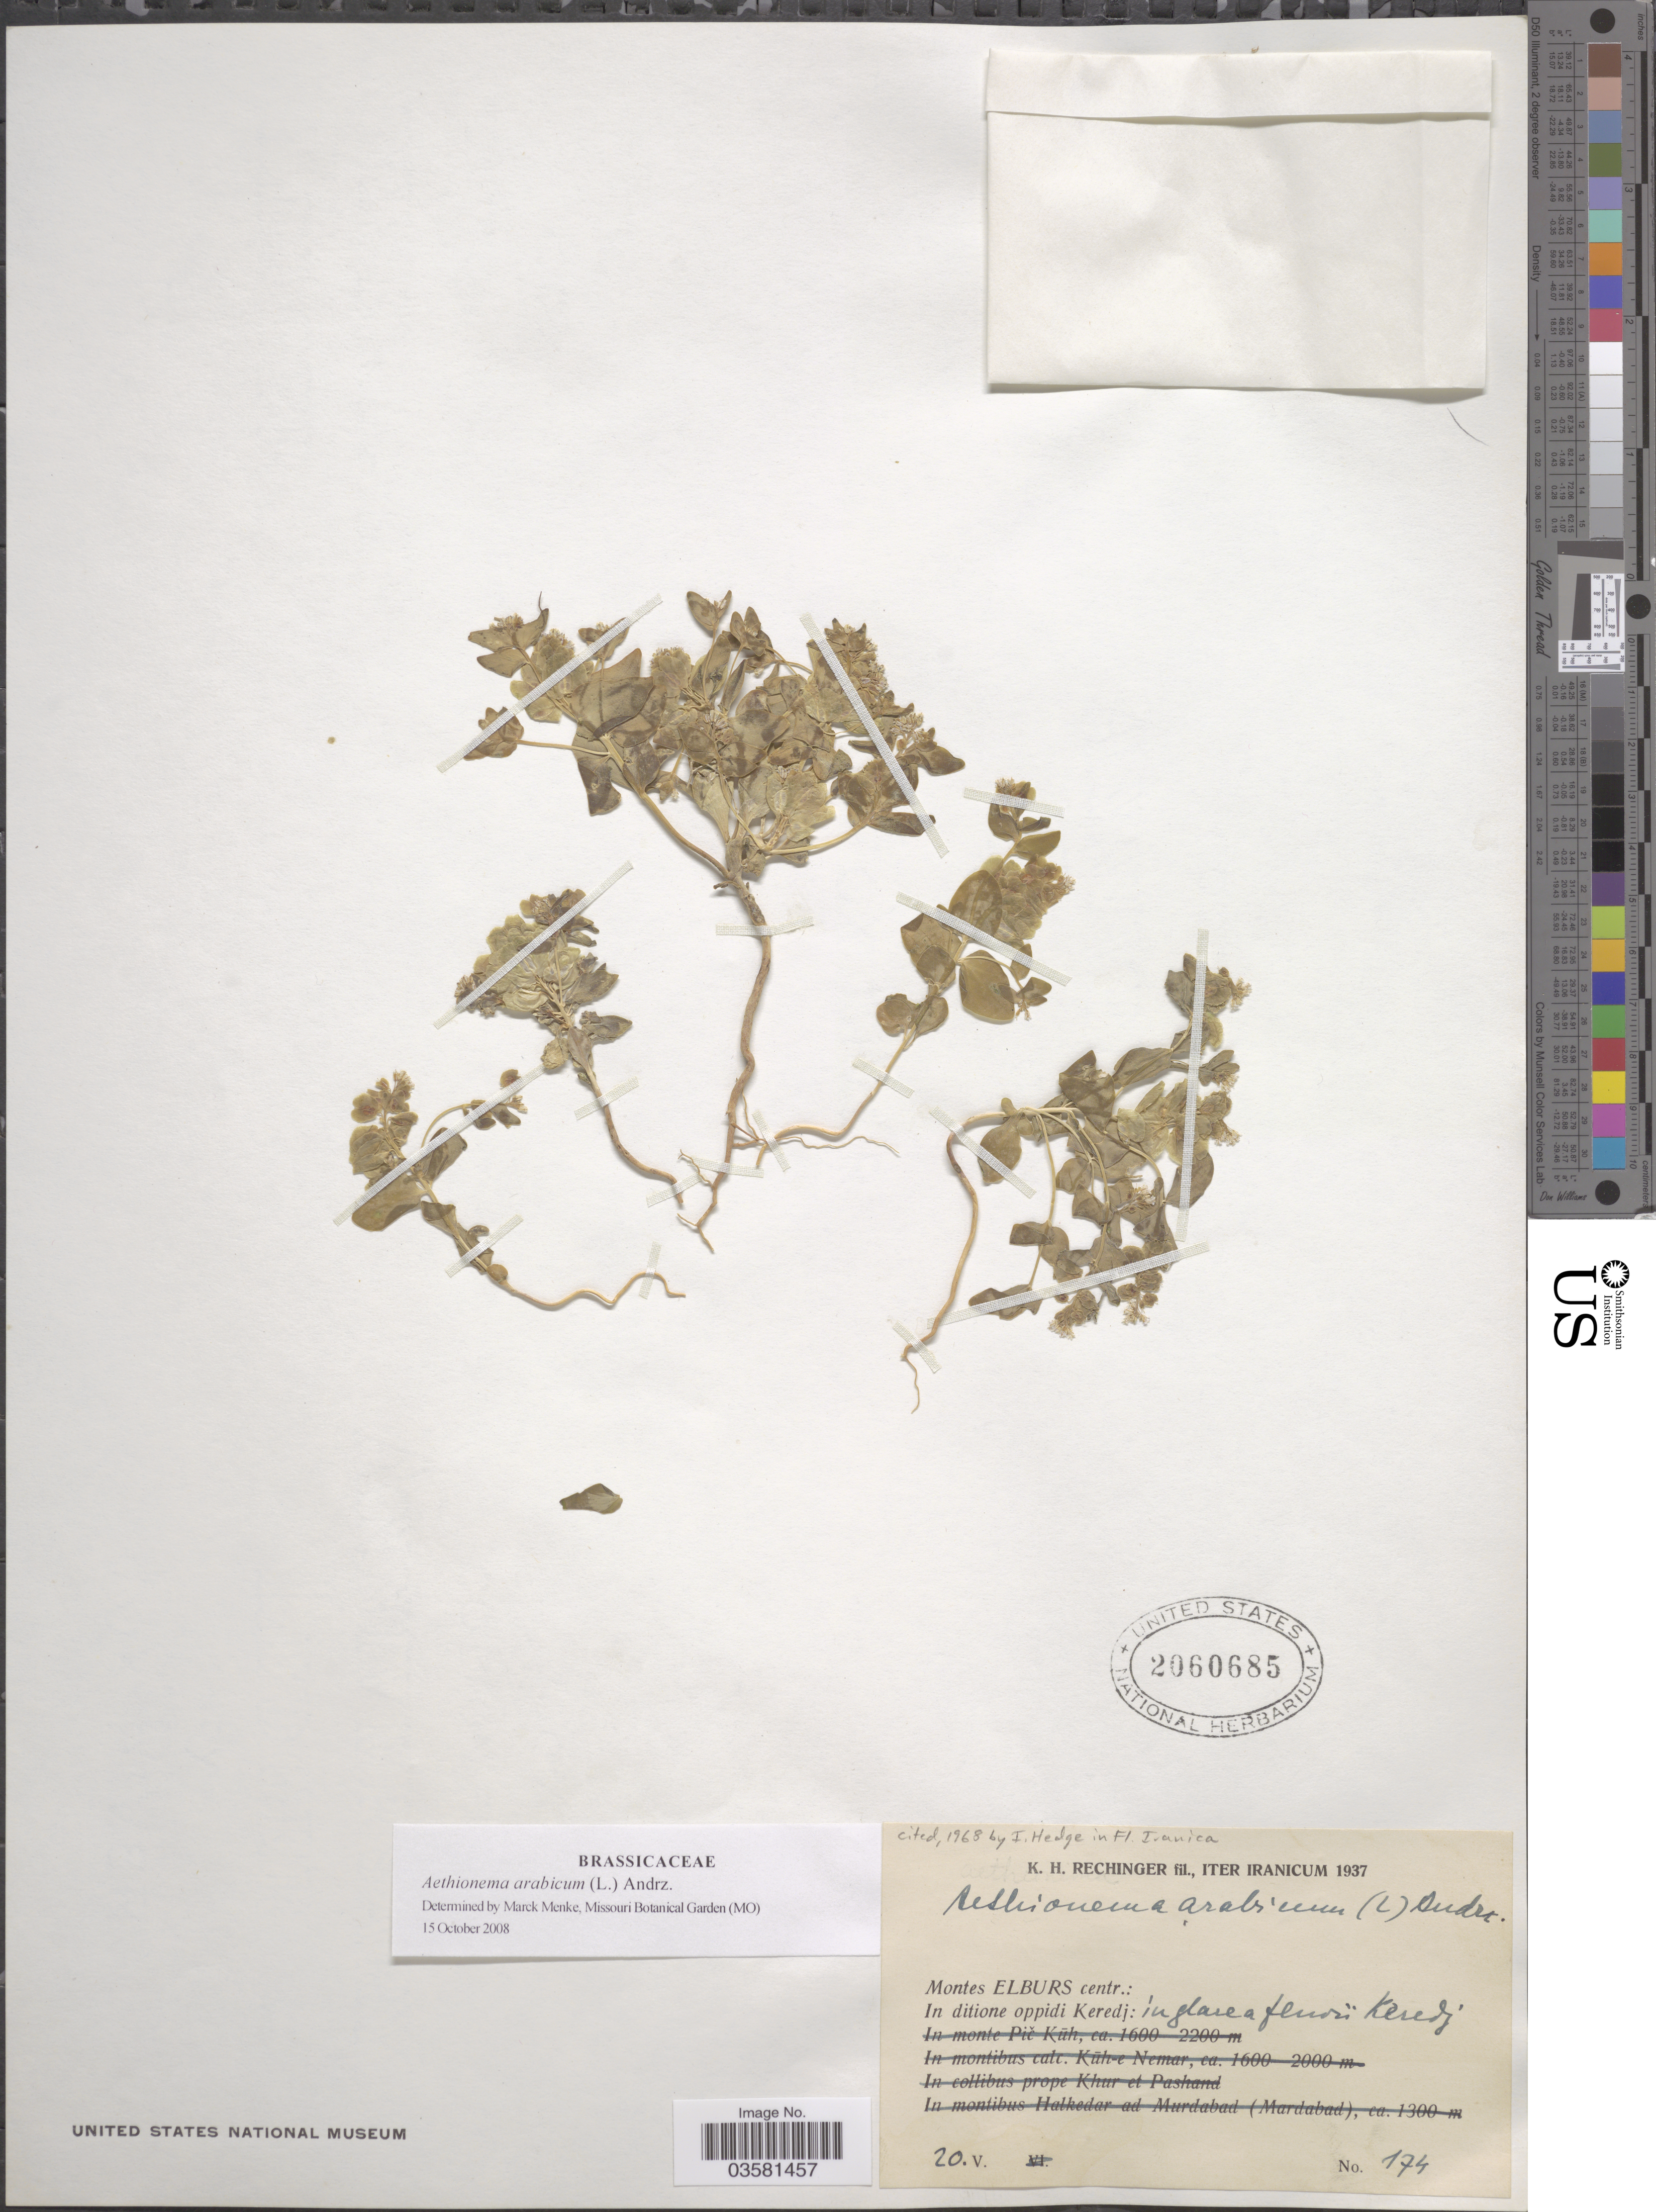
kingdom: Plantae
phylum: Tracheophyta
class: Magnoliopsida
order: Brassicales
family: Brassicaceae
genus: Aethionema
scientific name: Aethionema arabicum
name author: (L.) Andrz. ex DC.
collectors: K. H. Rechinger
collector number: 174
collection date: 1937-05-20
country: Iran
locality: Montes Elburs centr.: In ditione oppidi Keredj: in glarea fendii Keredj.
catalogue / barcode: US 2060685